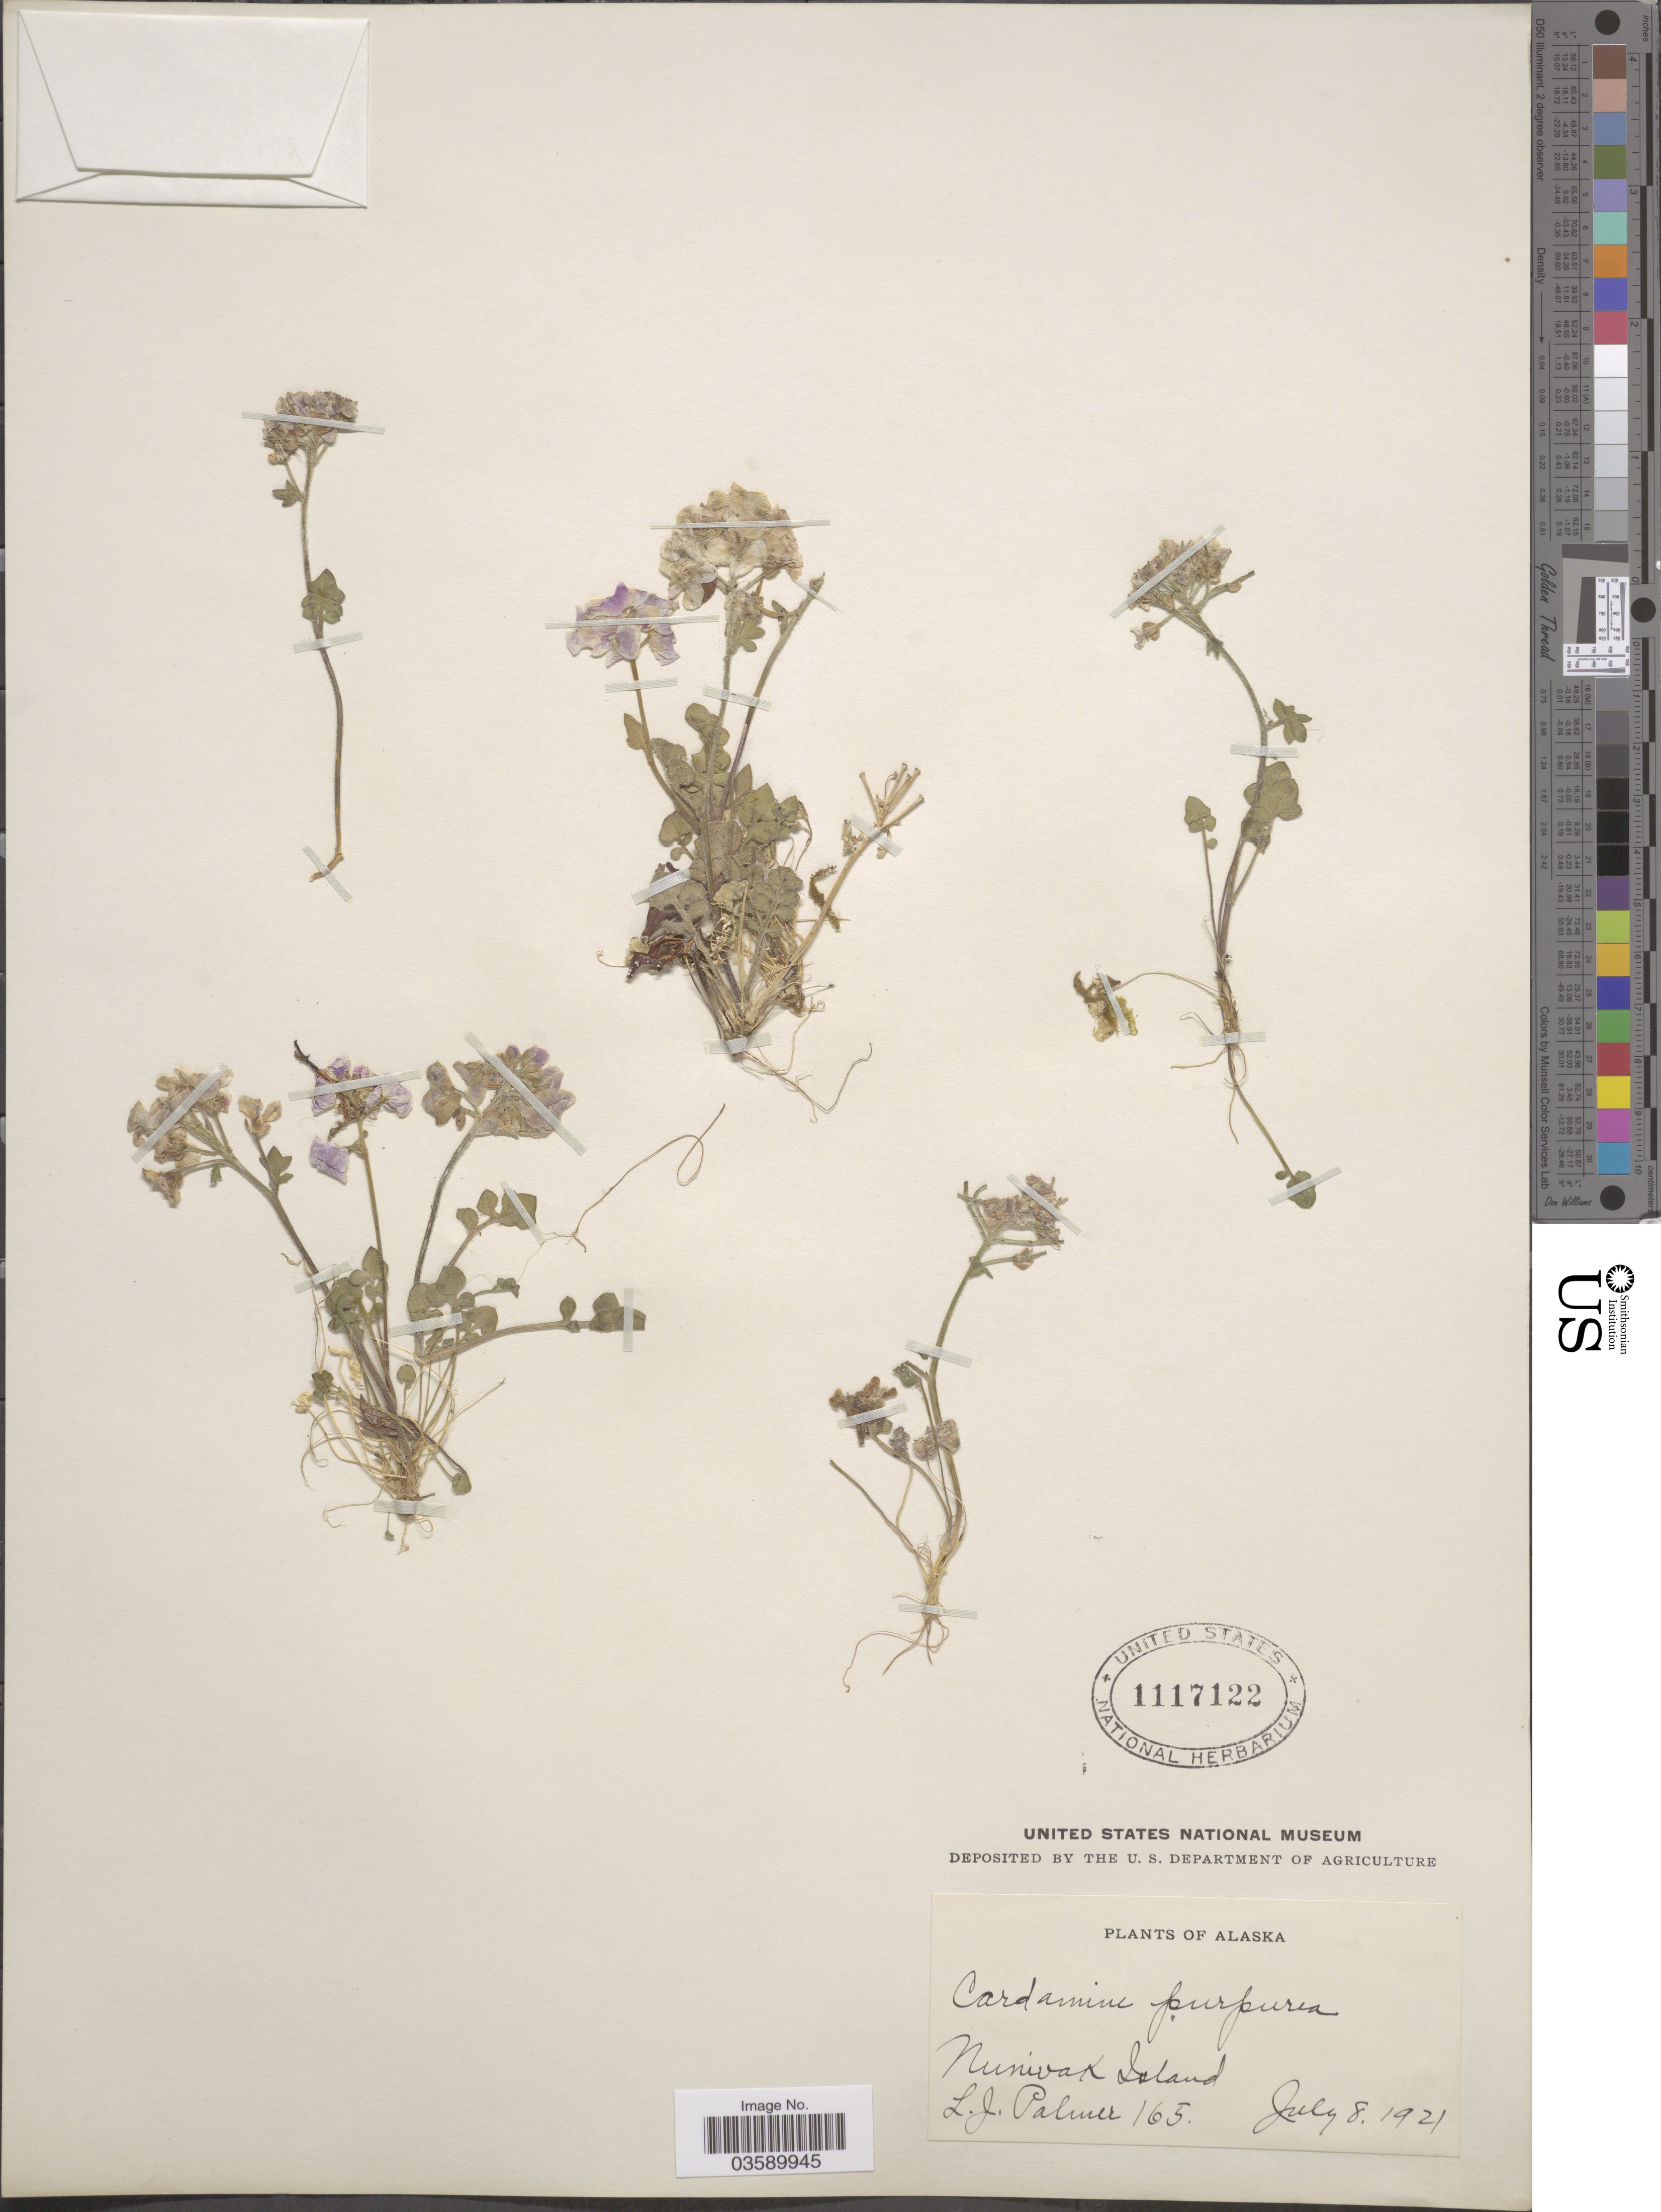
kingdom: Plantae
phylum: Tracheophyta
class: Magnoliopsida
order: Brassicales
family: Brassicaceae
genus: Cardamine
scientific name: Cardamine purpurea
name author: Cham. & Schltdl.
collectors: L. J. Palmer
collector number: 165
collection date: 1921-07-08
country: United States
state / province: Alaska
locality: Nunivak Island.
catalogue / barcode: US 1117122